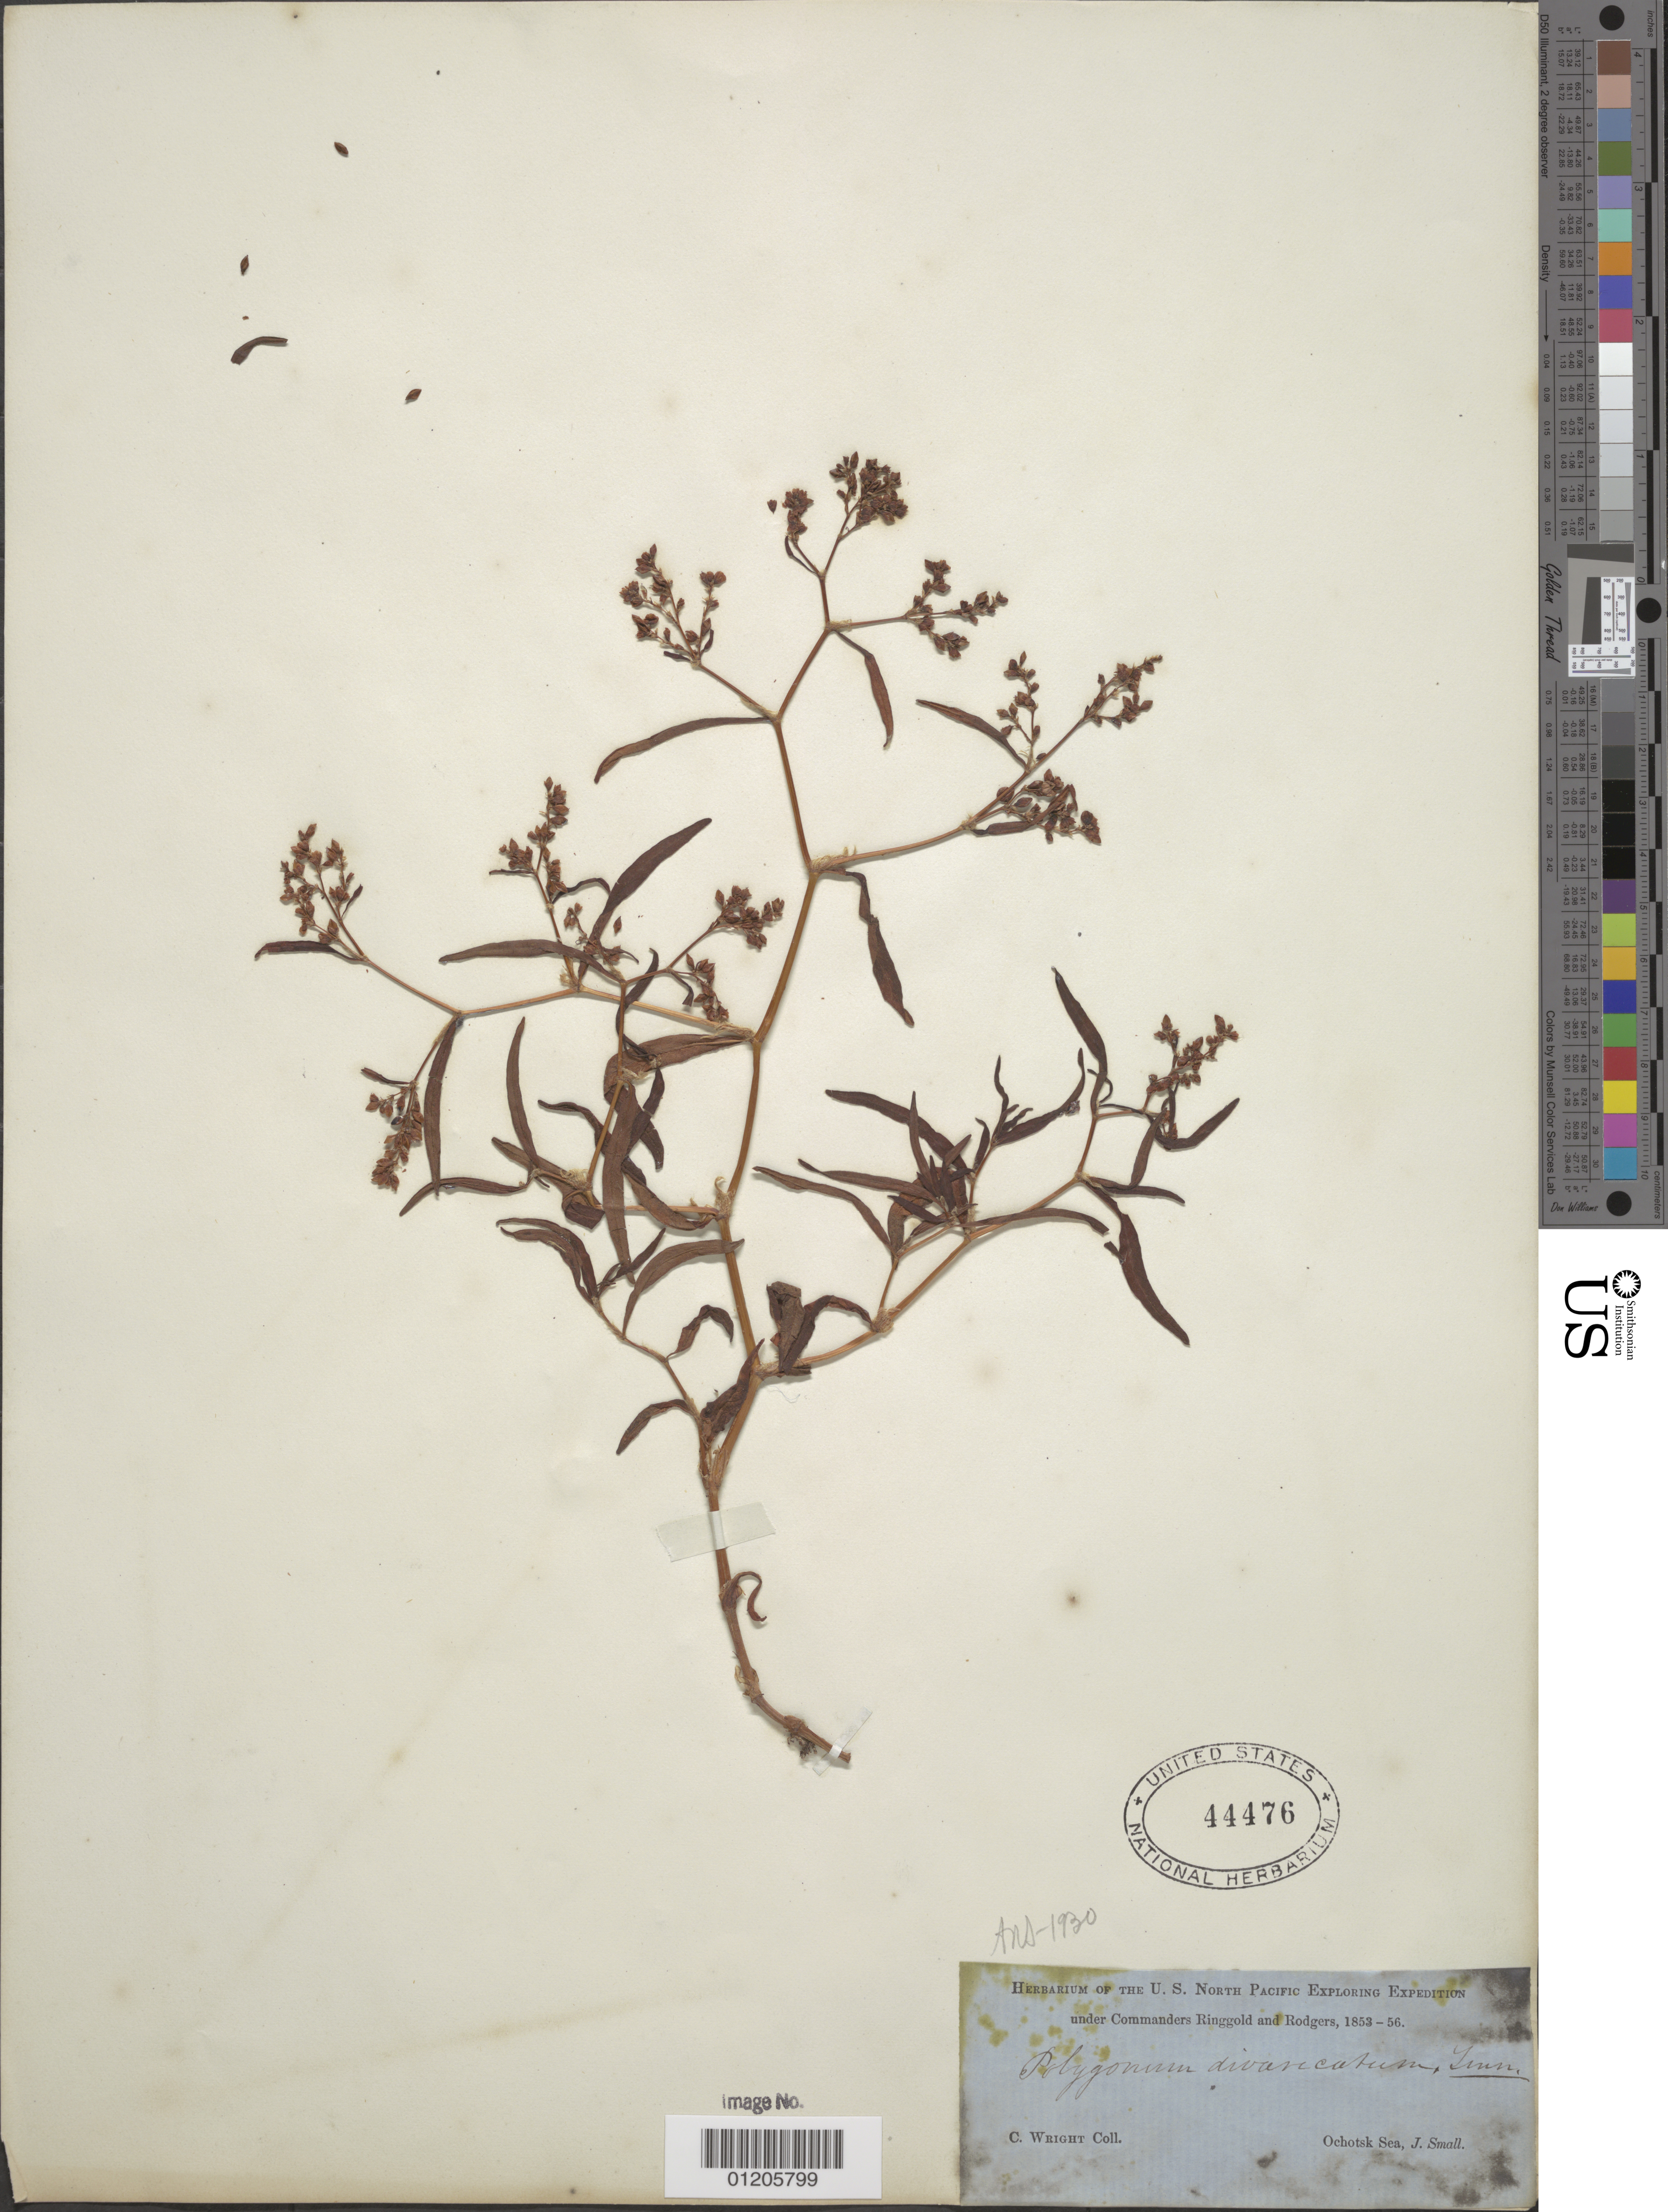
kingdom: Plantae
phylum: Tracheophyta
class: Magnoliopsida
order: Caryophyllales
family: Polygonaceae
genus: Koenigia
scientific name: Koenigia sp.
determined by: Strong, Mark T., (BOT), Smithsonian Institution - National Museum of Natural History (UNITED STATES)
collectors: C. Wright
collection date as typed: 1853 to -- --- 1856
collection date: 1853/1856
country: Russian Federation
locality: Ochotsk Sea.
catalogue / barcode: US 44476